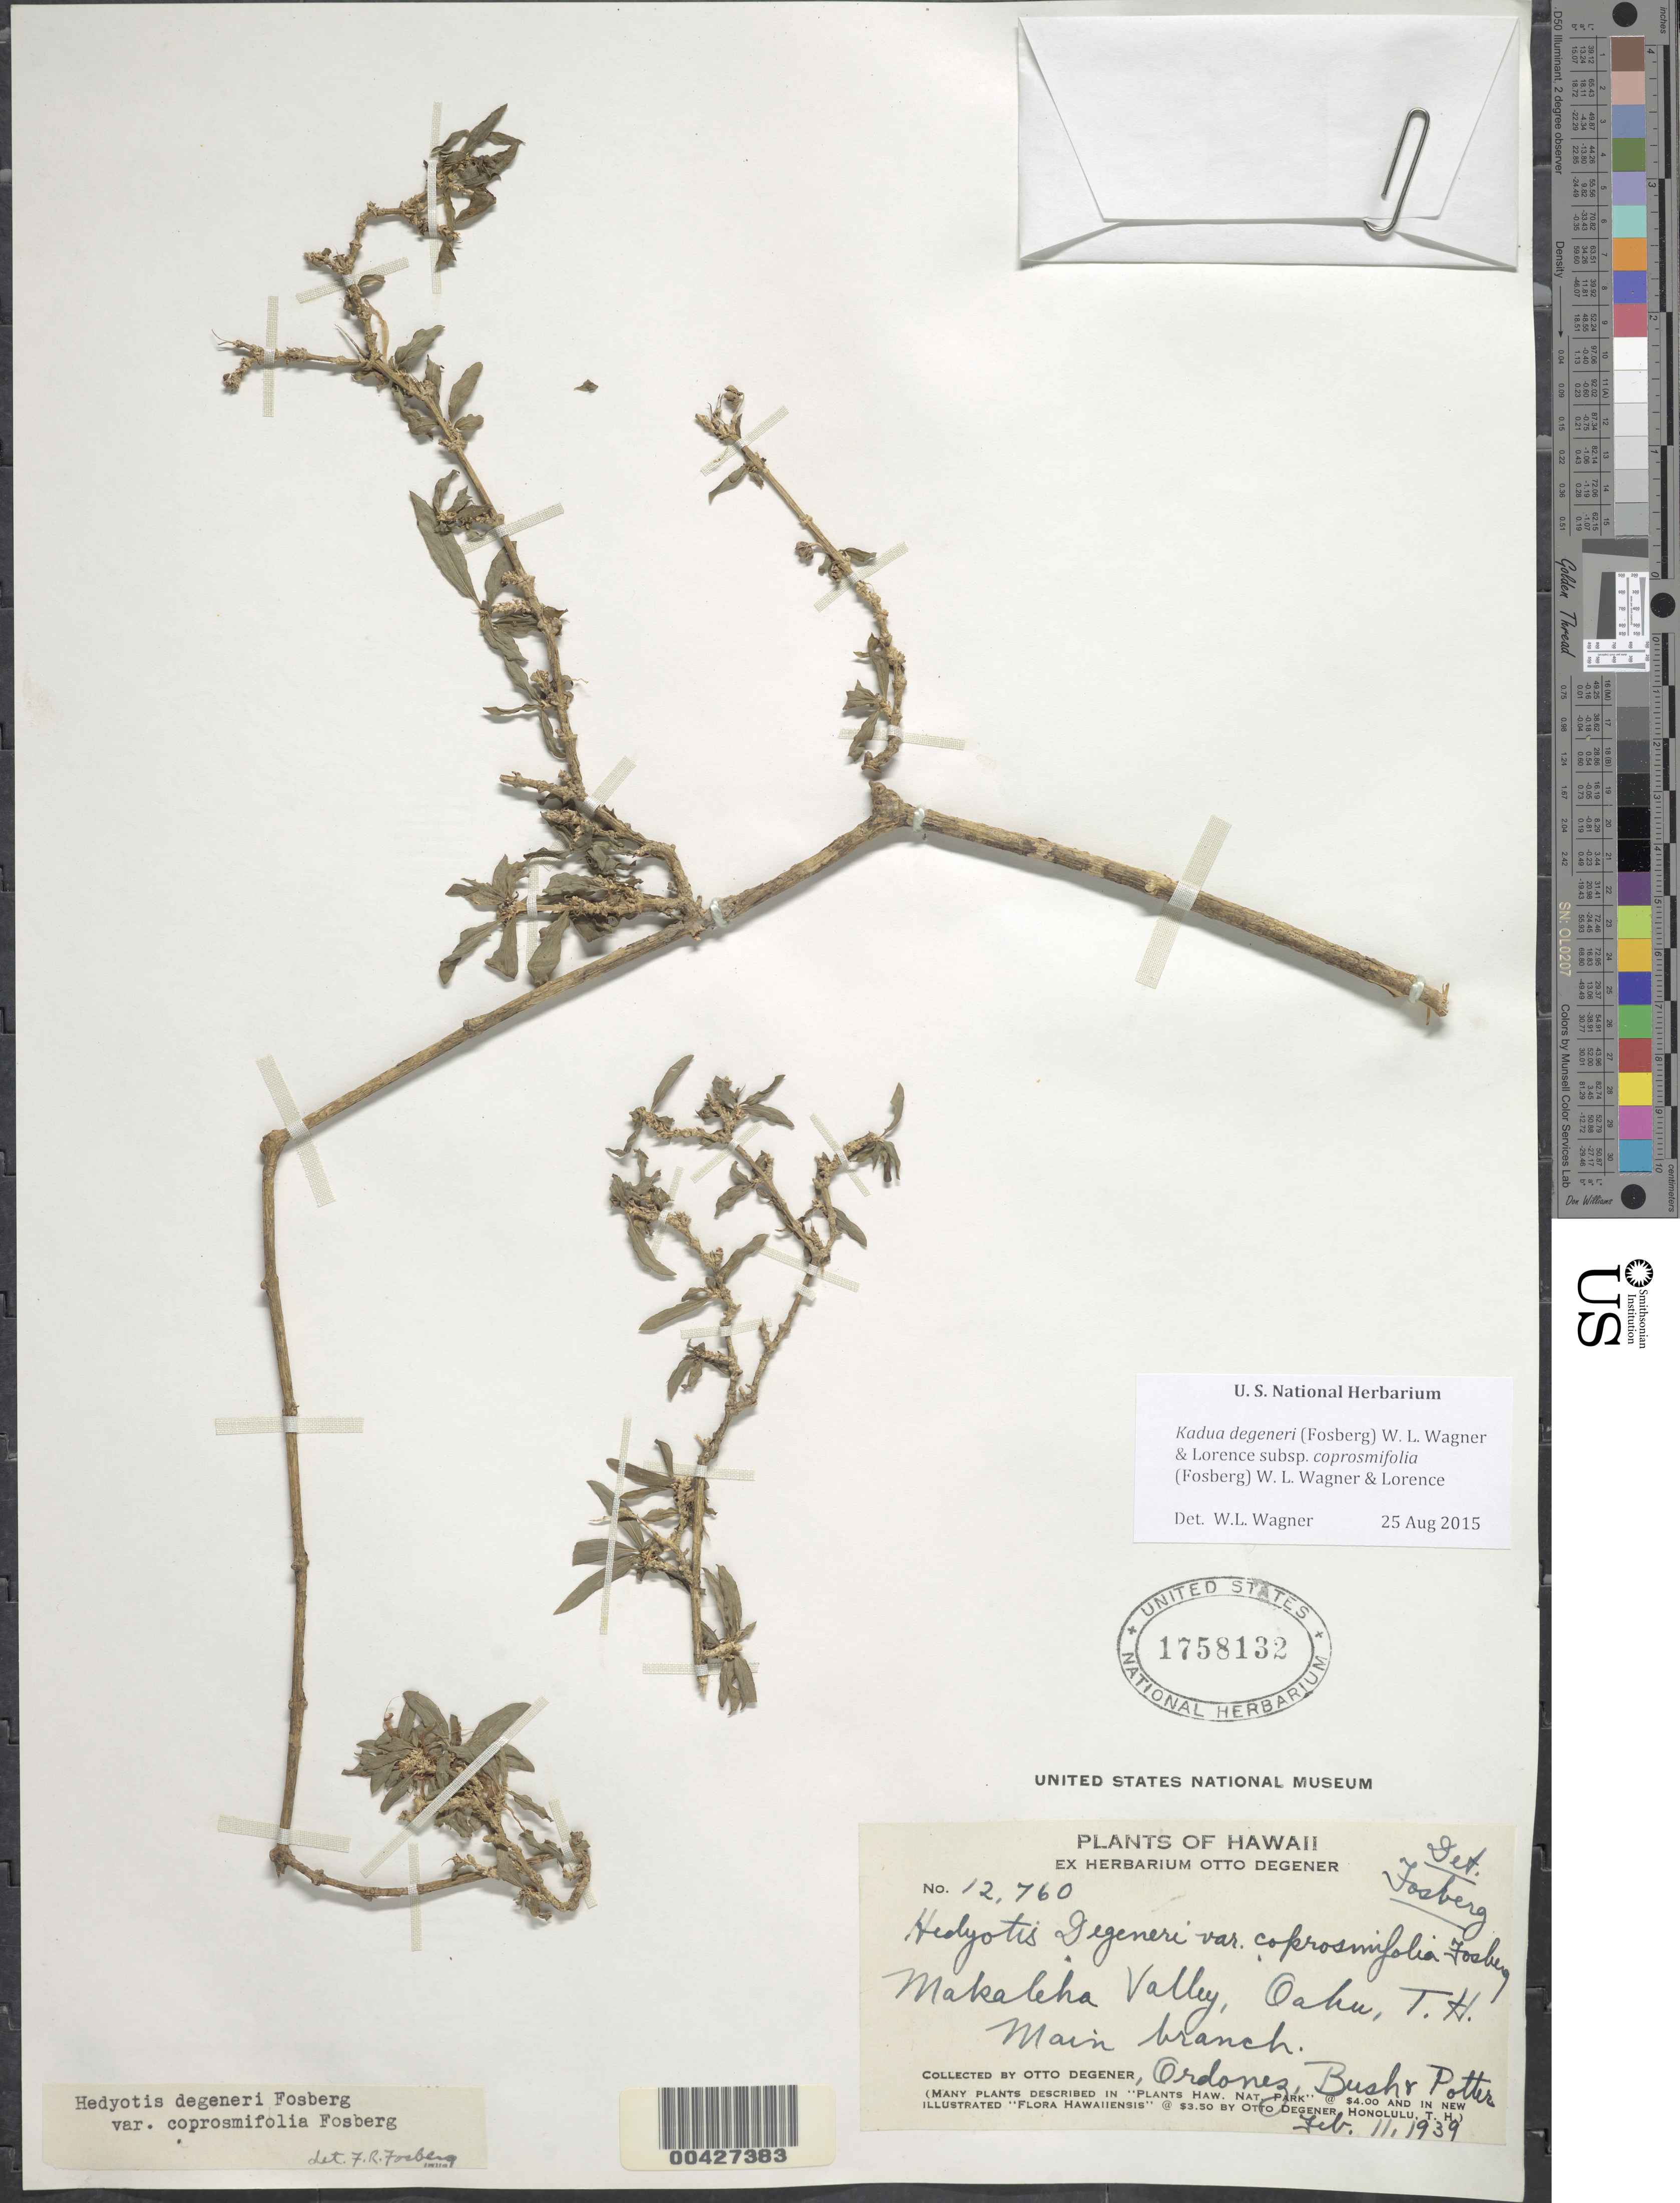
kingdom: Plantae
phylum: Tracheophyta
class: Magnoliopsida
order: Gentianales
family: Rubiaceae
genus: Kadua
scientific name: Kadua degeneri subsp. coprosmifolia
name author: (Fosberg) W.L. Wagner & Lorence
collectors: O. Degener, Ordonez, B. F. Bush & Potter.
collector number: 12760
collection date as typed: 11 Feb 1939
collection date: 1939-02-11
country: United States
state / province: Hawaii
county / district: Honolulu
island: Oahu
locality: Makaleha Valley.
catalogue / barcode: US 1758132